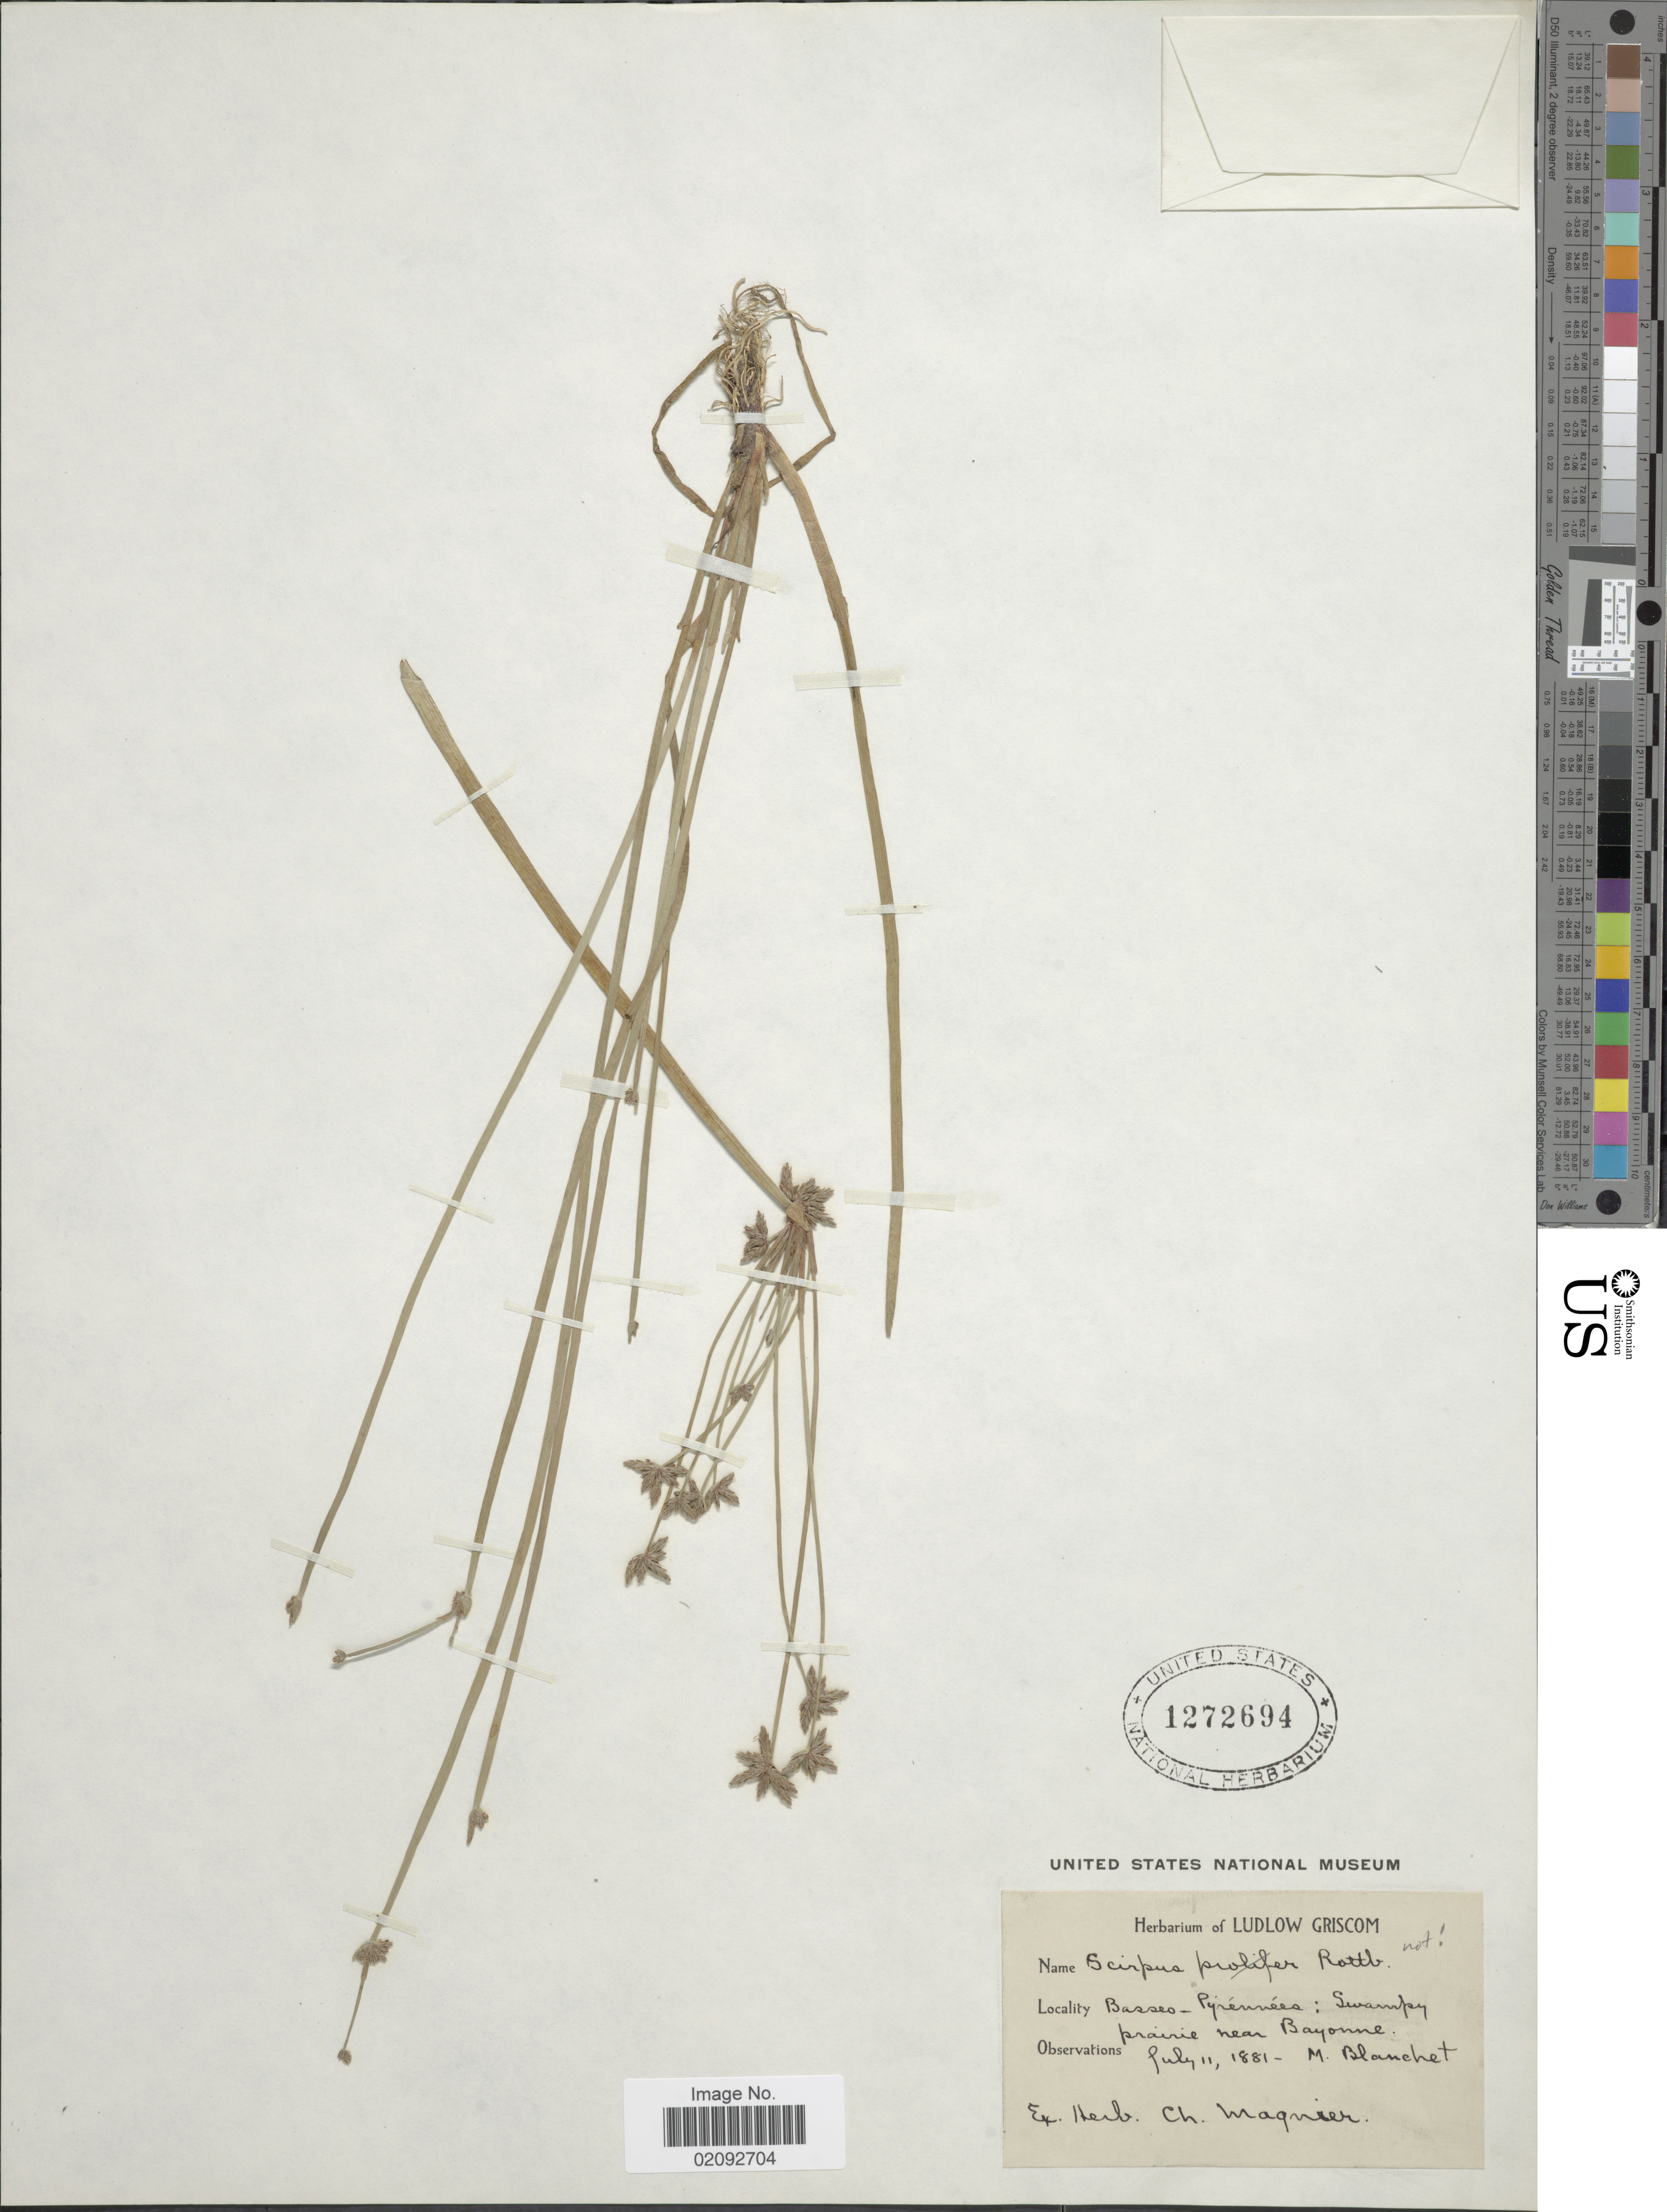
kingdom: Plantae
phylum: Tracheophyta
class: Liliopsida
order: Poales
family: Cyperaceae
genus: Isolepis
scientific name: Isolepis prolifera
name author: (Rottb.) R. Br.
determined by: Strong, Mark T., (BOT), Smithsonian Institution - National Museum of Natural History (UNITED STATES)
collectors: M. Blanchet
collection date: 1881-07-11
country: France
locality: Basseo-pyrennees: swampie prairie near Bayonne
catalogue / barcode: US 1272694